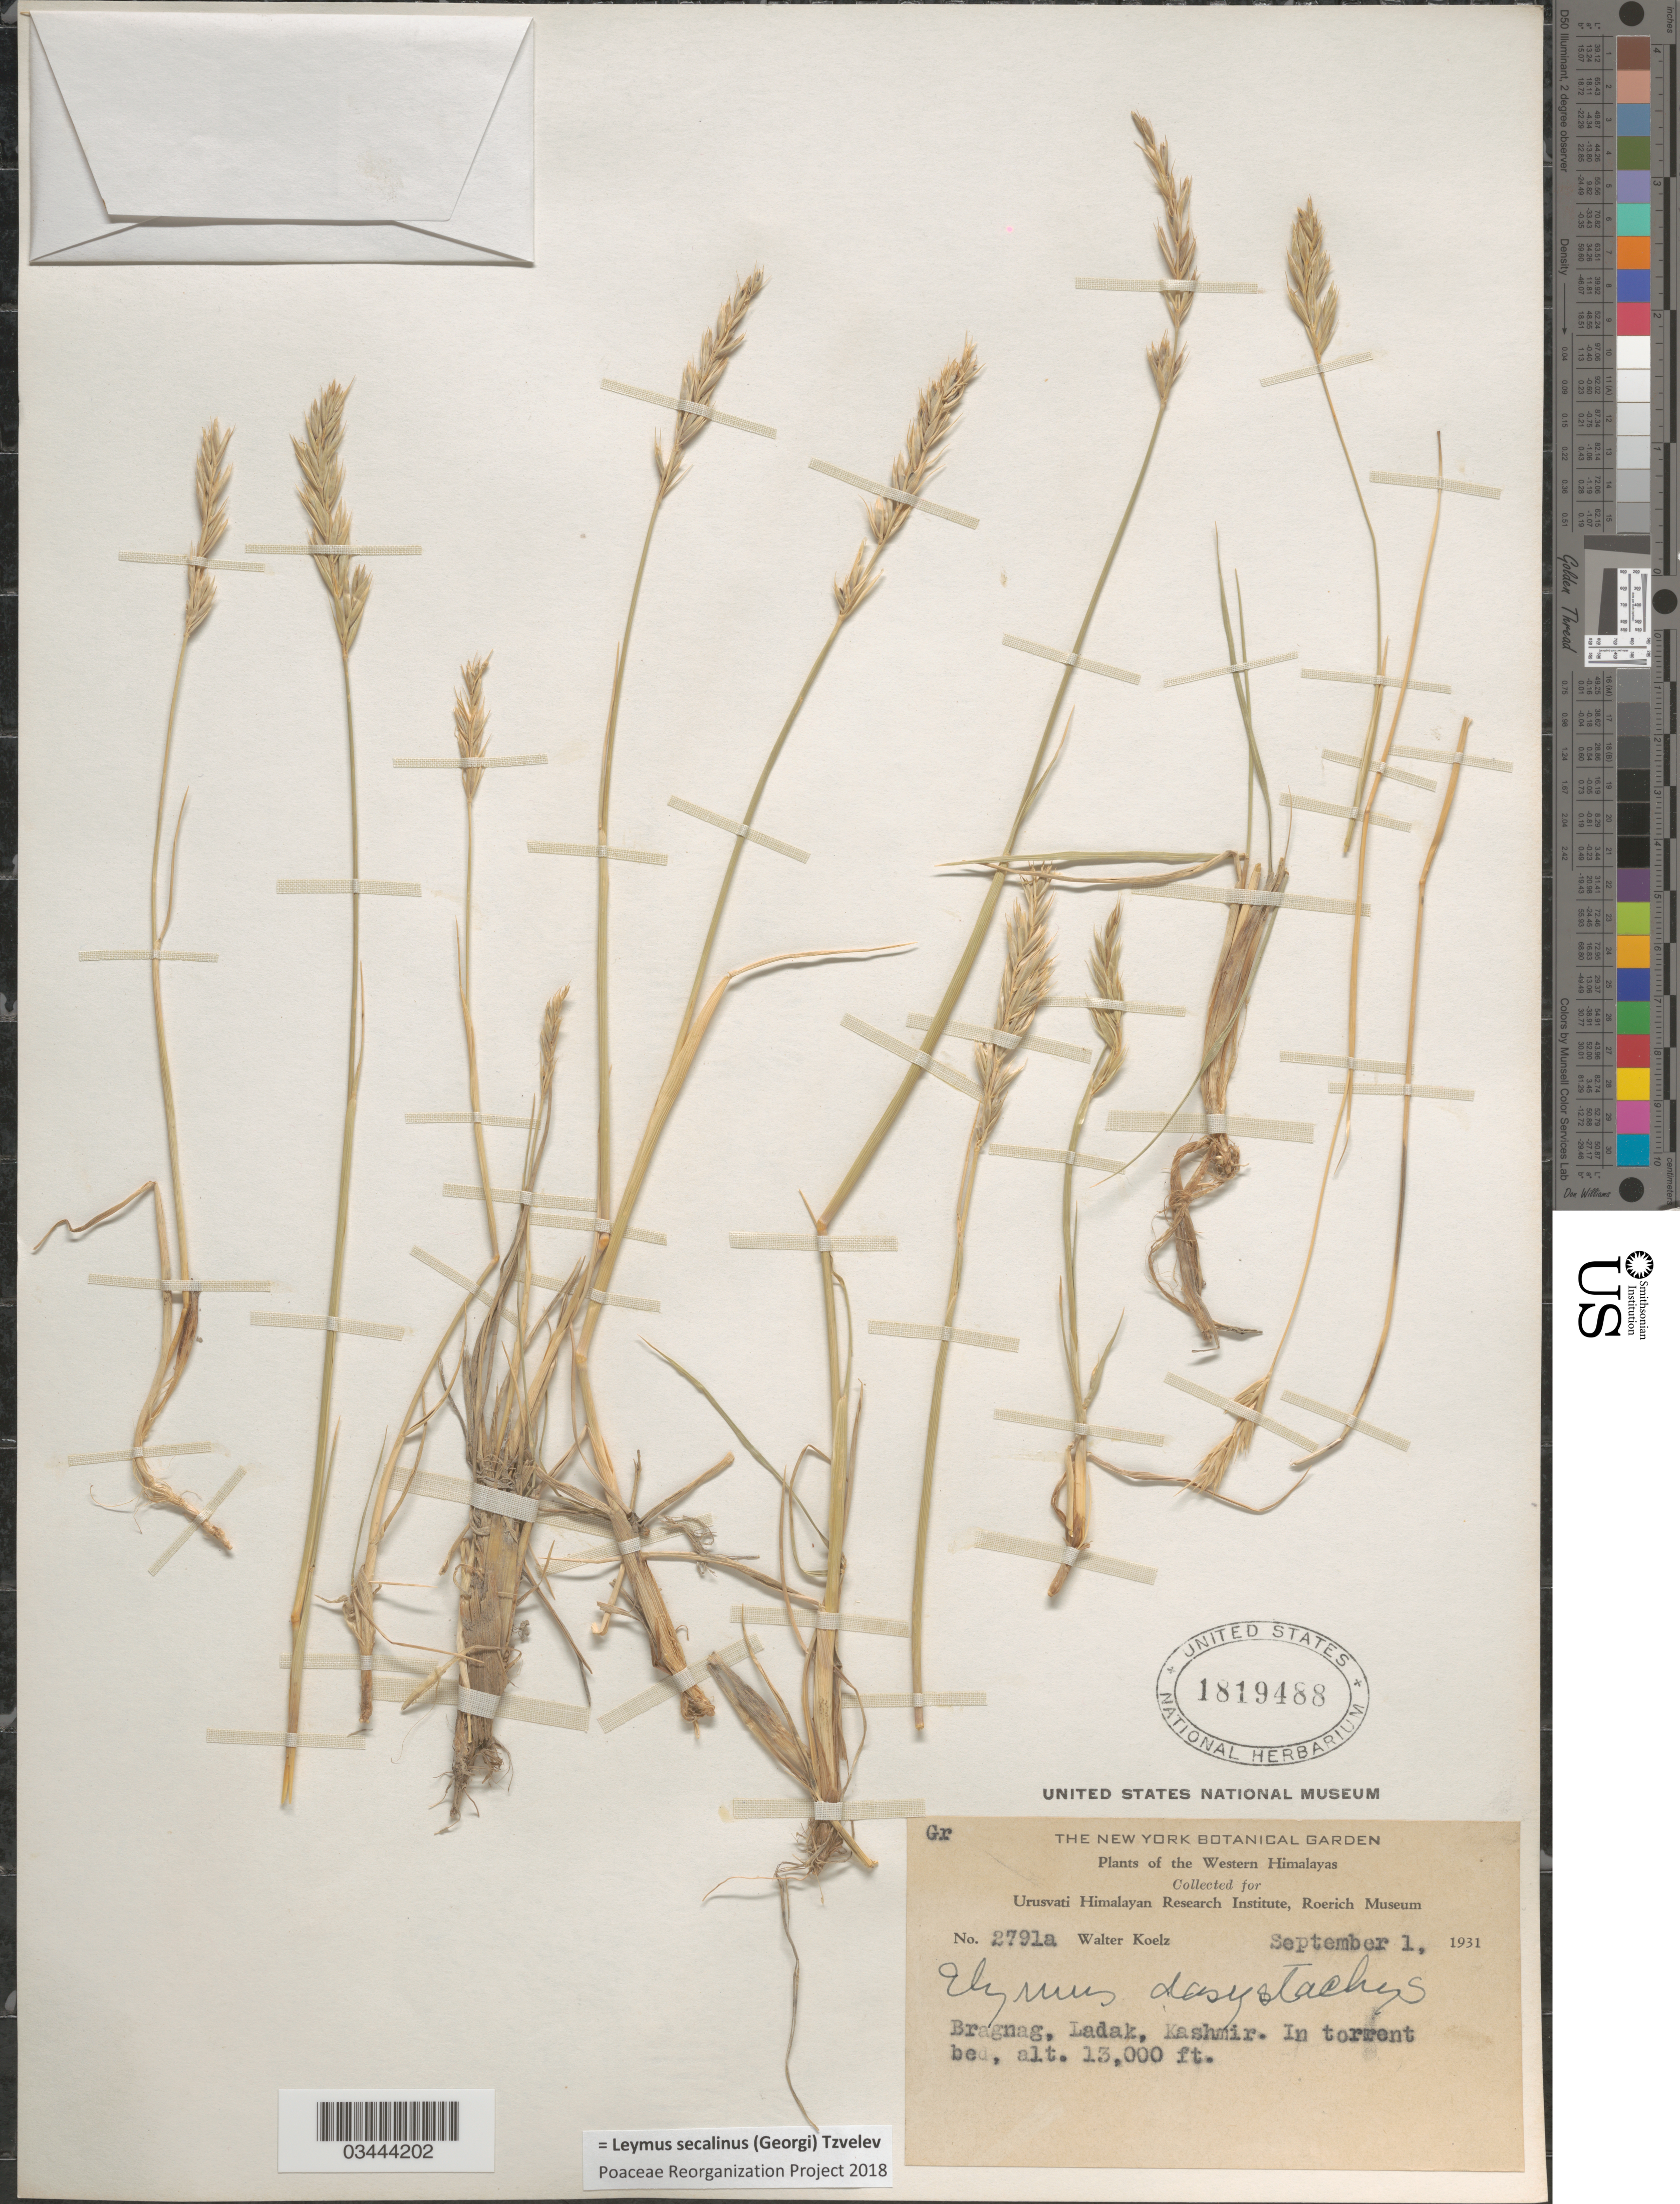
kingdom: Plantae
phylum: Tracheophyta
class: Liliopsida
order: Poales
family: Poaceae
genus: Leymus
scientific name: Leymus secalinus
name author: (Georgi) Tzvelev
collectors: W. N. Koelz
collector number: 2791a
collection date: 1931-09-01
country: India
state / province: Ladakh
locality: The Western Himalayas. Bragnag, Ladak. Kashmir.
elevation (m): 3962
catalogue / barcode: US 1819488